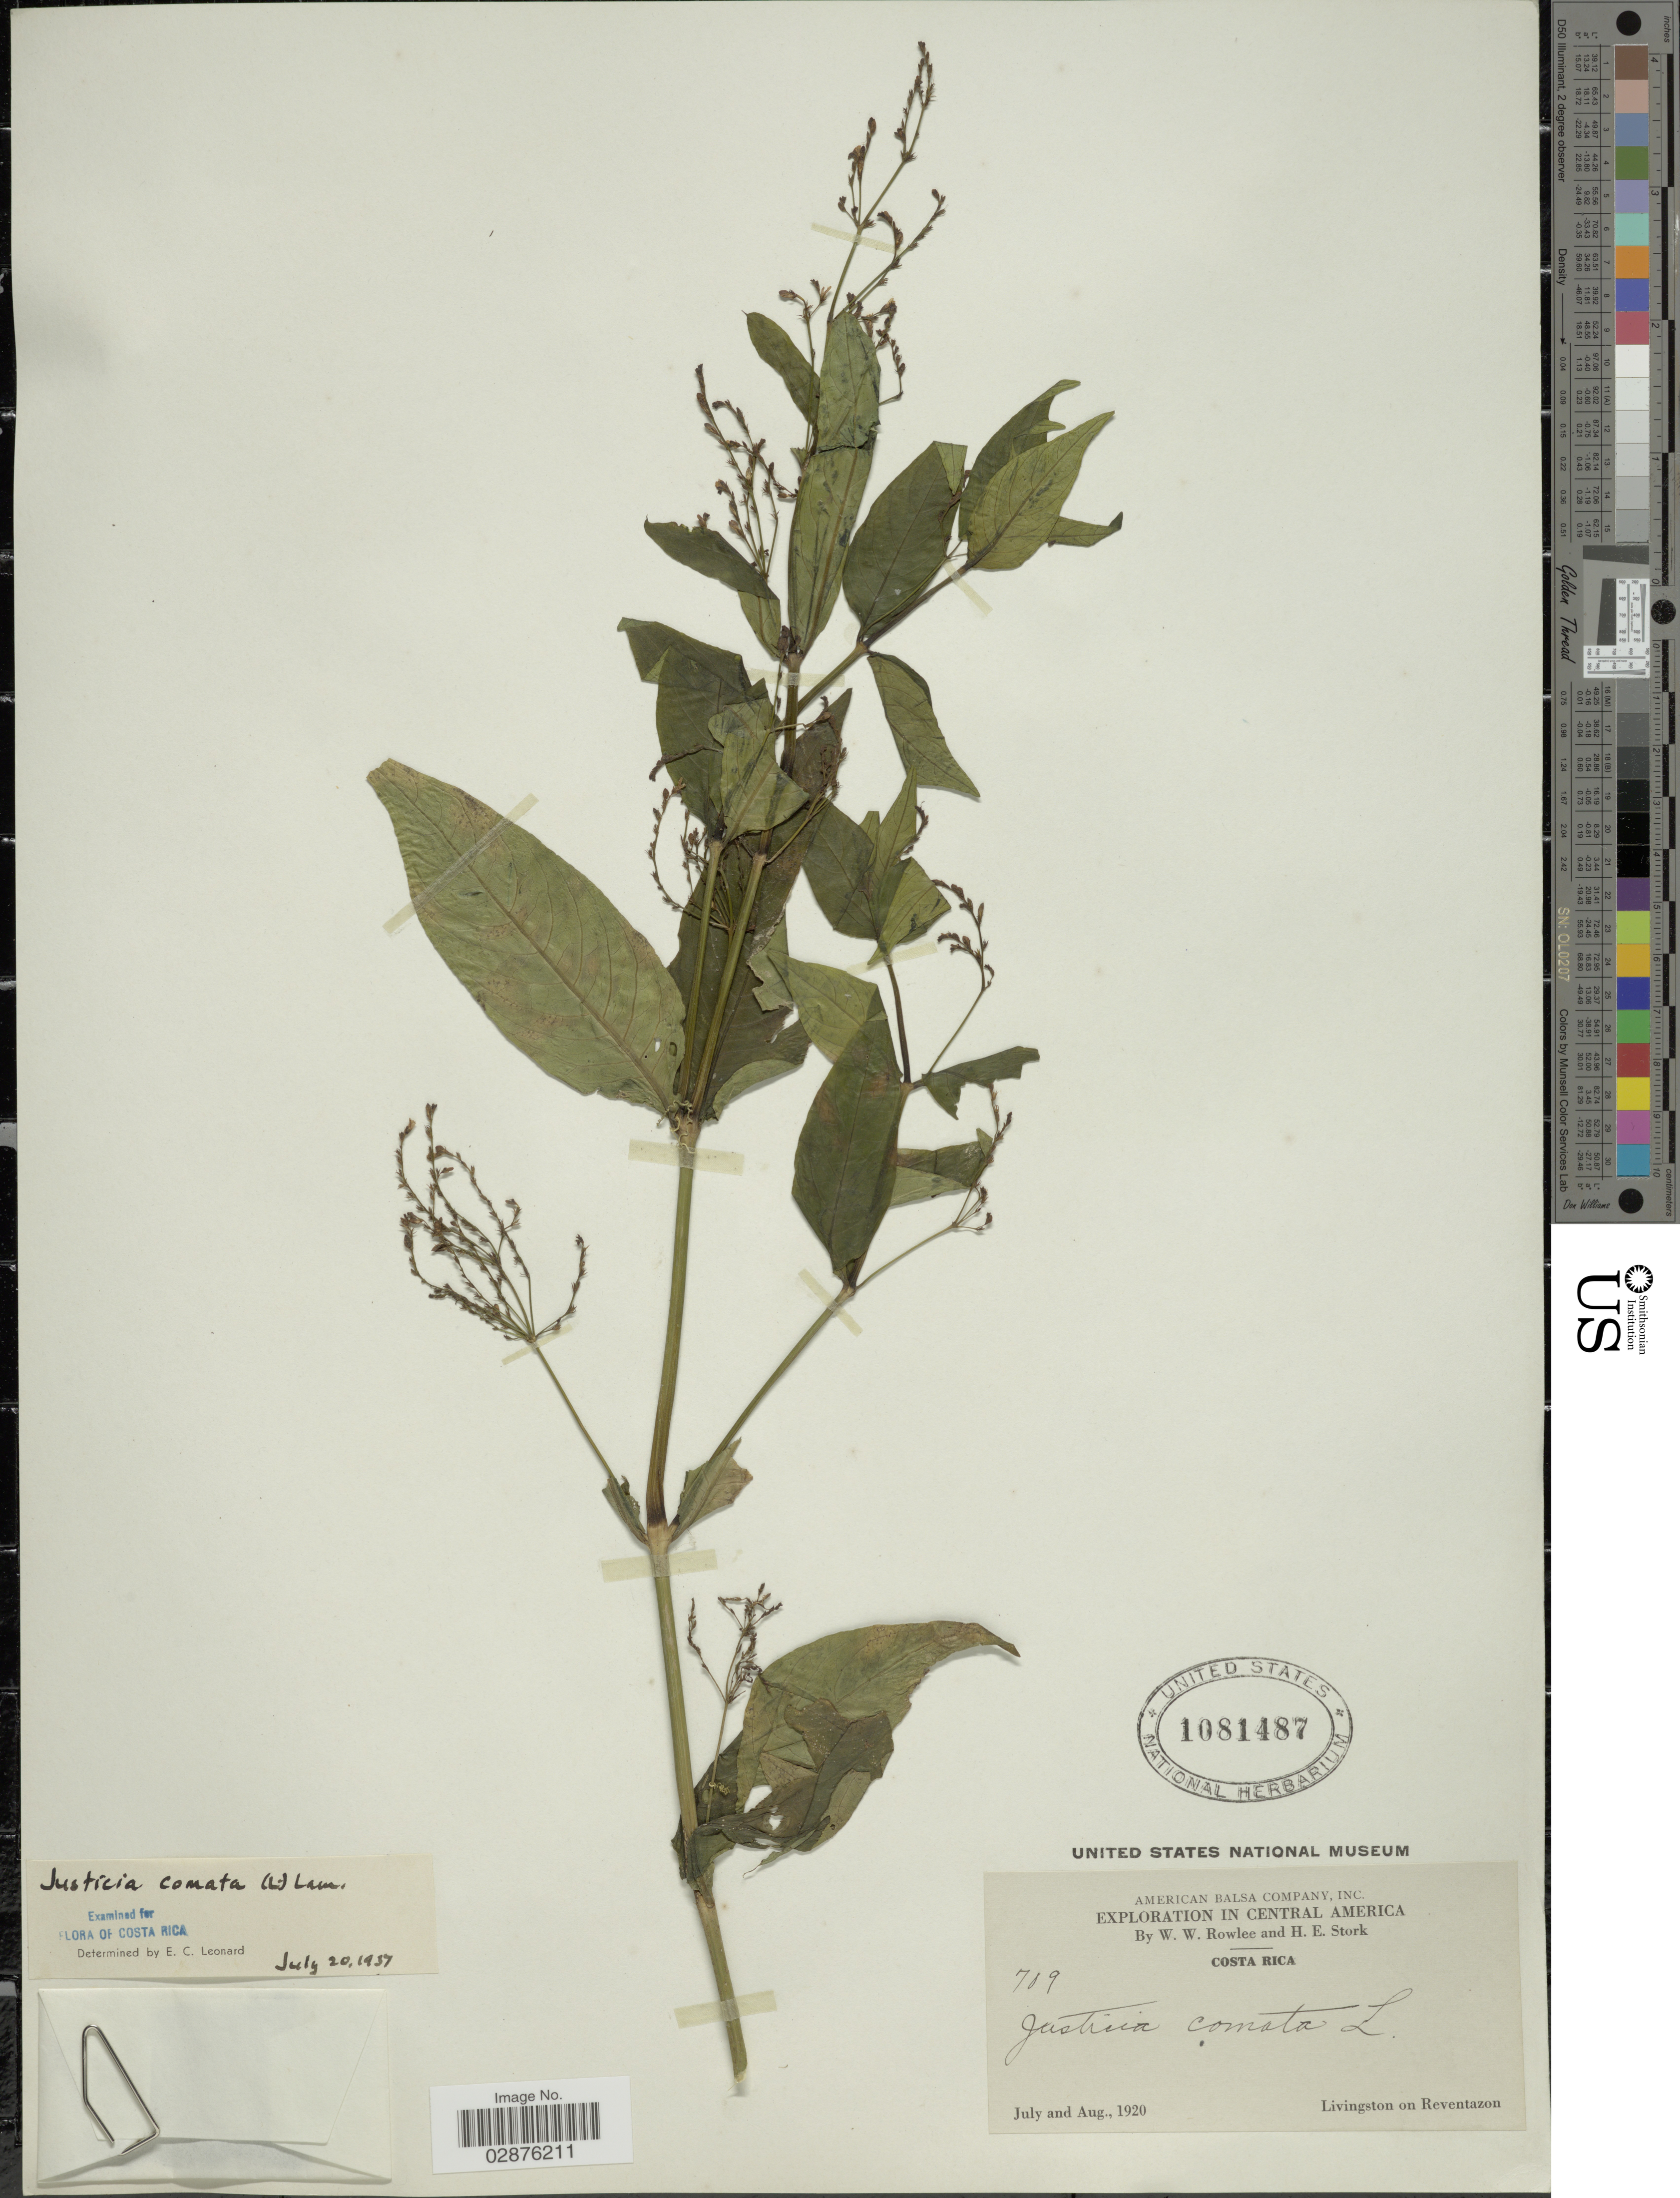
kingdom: Plantae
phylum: Tracheophyta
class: Magnoliopsida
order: Lamiales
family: Acanthaceae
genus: Justicia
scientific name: Justicia comata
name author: (L.) Lam.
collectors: W. W. Rowlee & H. E. Stork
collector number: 709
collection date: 1920-07/1920-08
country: Costa Rica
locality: Livingston on Reventazon.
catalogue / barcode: US 1081487